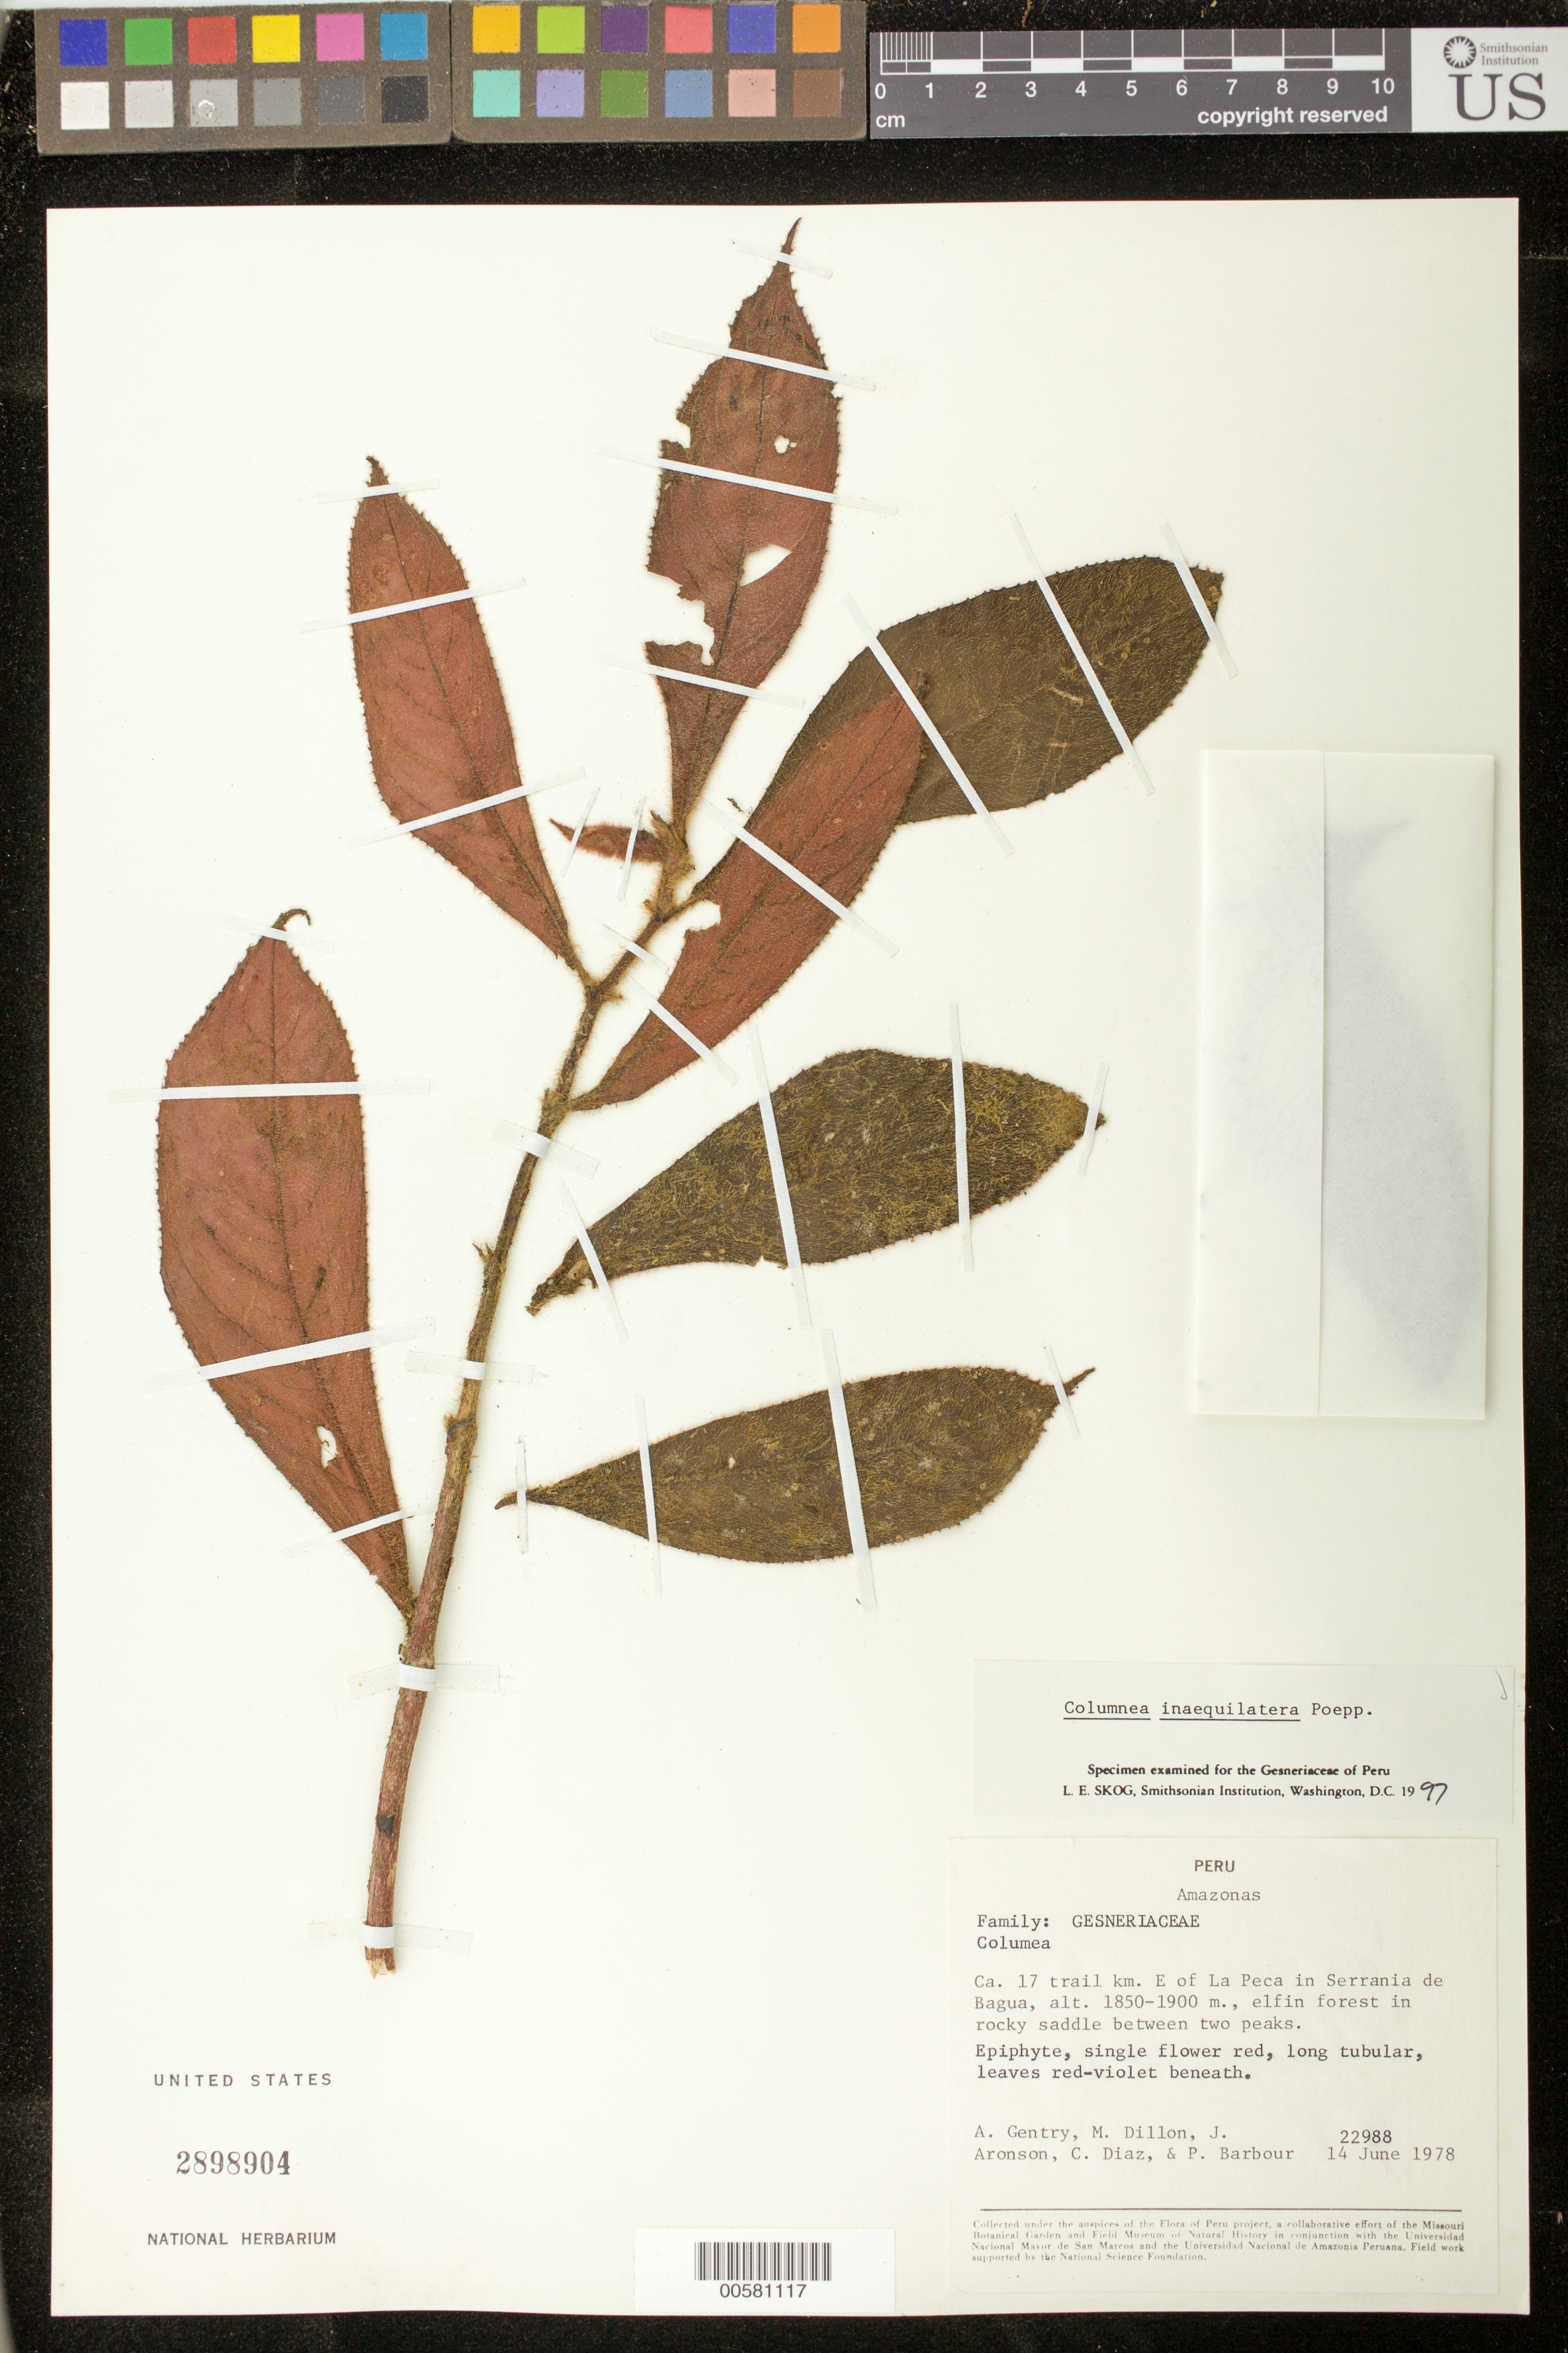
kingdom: Plantae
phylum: Tracheophyta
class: Magnoliopsida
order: Lamiales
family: Gesneriaceae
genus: Columnea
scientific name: Columnea inaequilatera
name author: Poepp.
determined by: Clark, J. L., (SEL), The Marie Selby Botanical Garden (UNITED STATES)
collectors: A. H. Gentry, M. O. Dillon, J. Aronson, C. Díaz & P. Barbour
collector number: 22988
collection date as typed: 14 Jun 1978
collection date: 1978-06-14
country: Peru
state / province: Amazonas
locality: Ca. 17 km trail E of La Peca in Serrania de Bagua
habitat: Elfin forest in rocky saddle between two peaks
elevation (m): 1850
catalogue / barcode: US 2898904